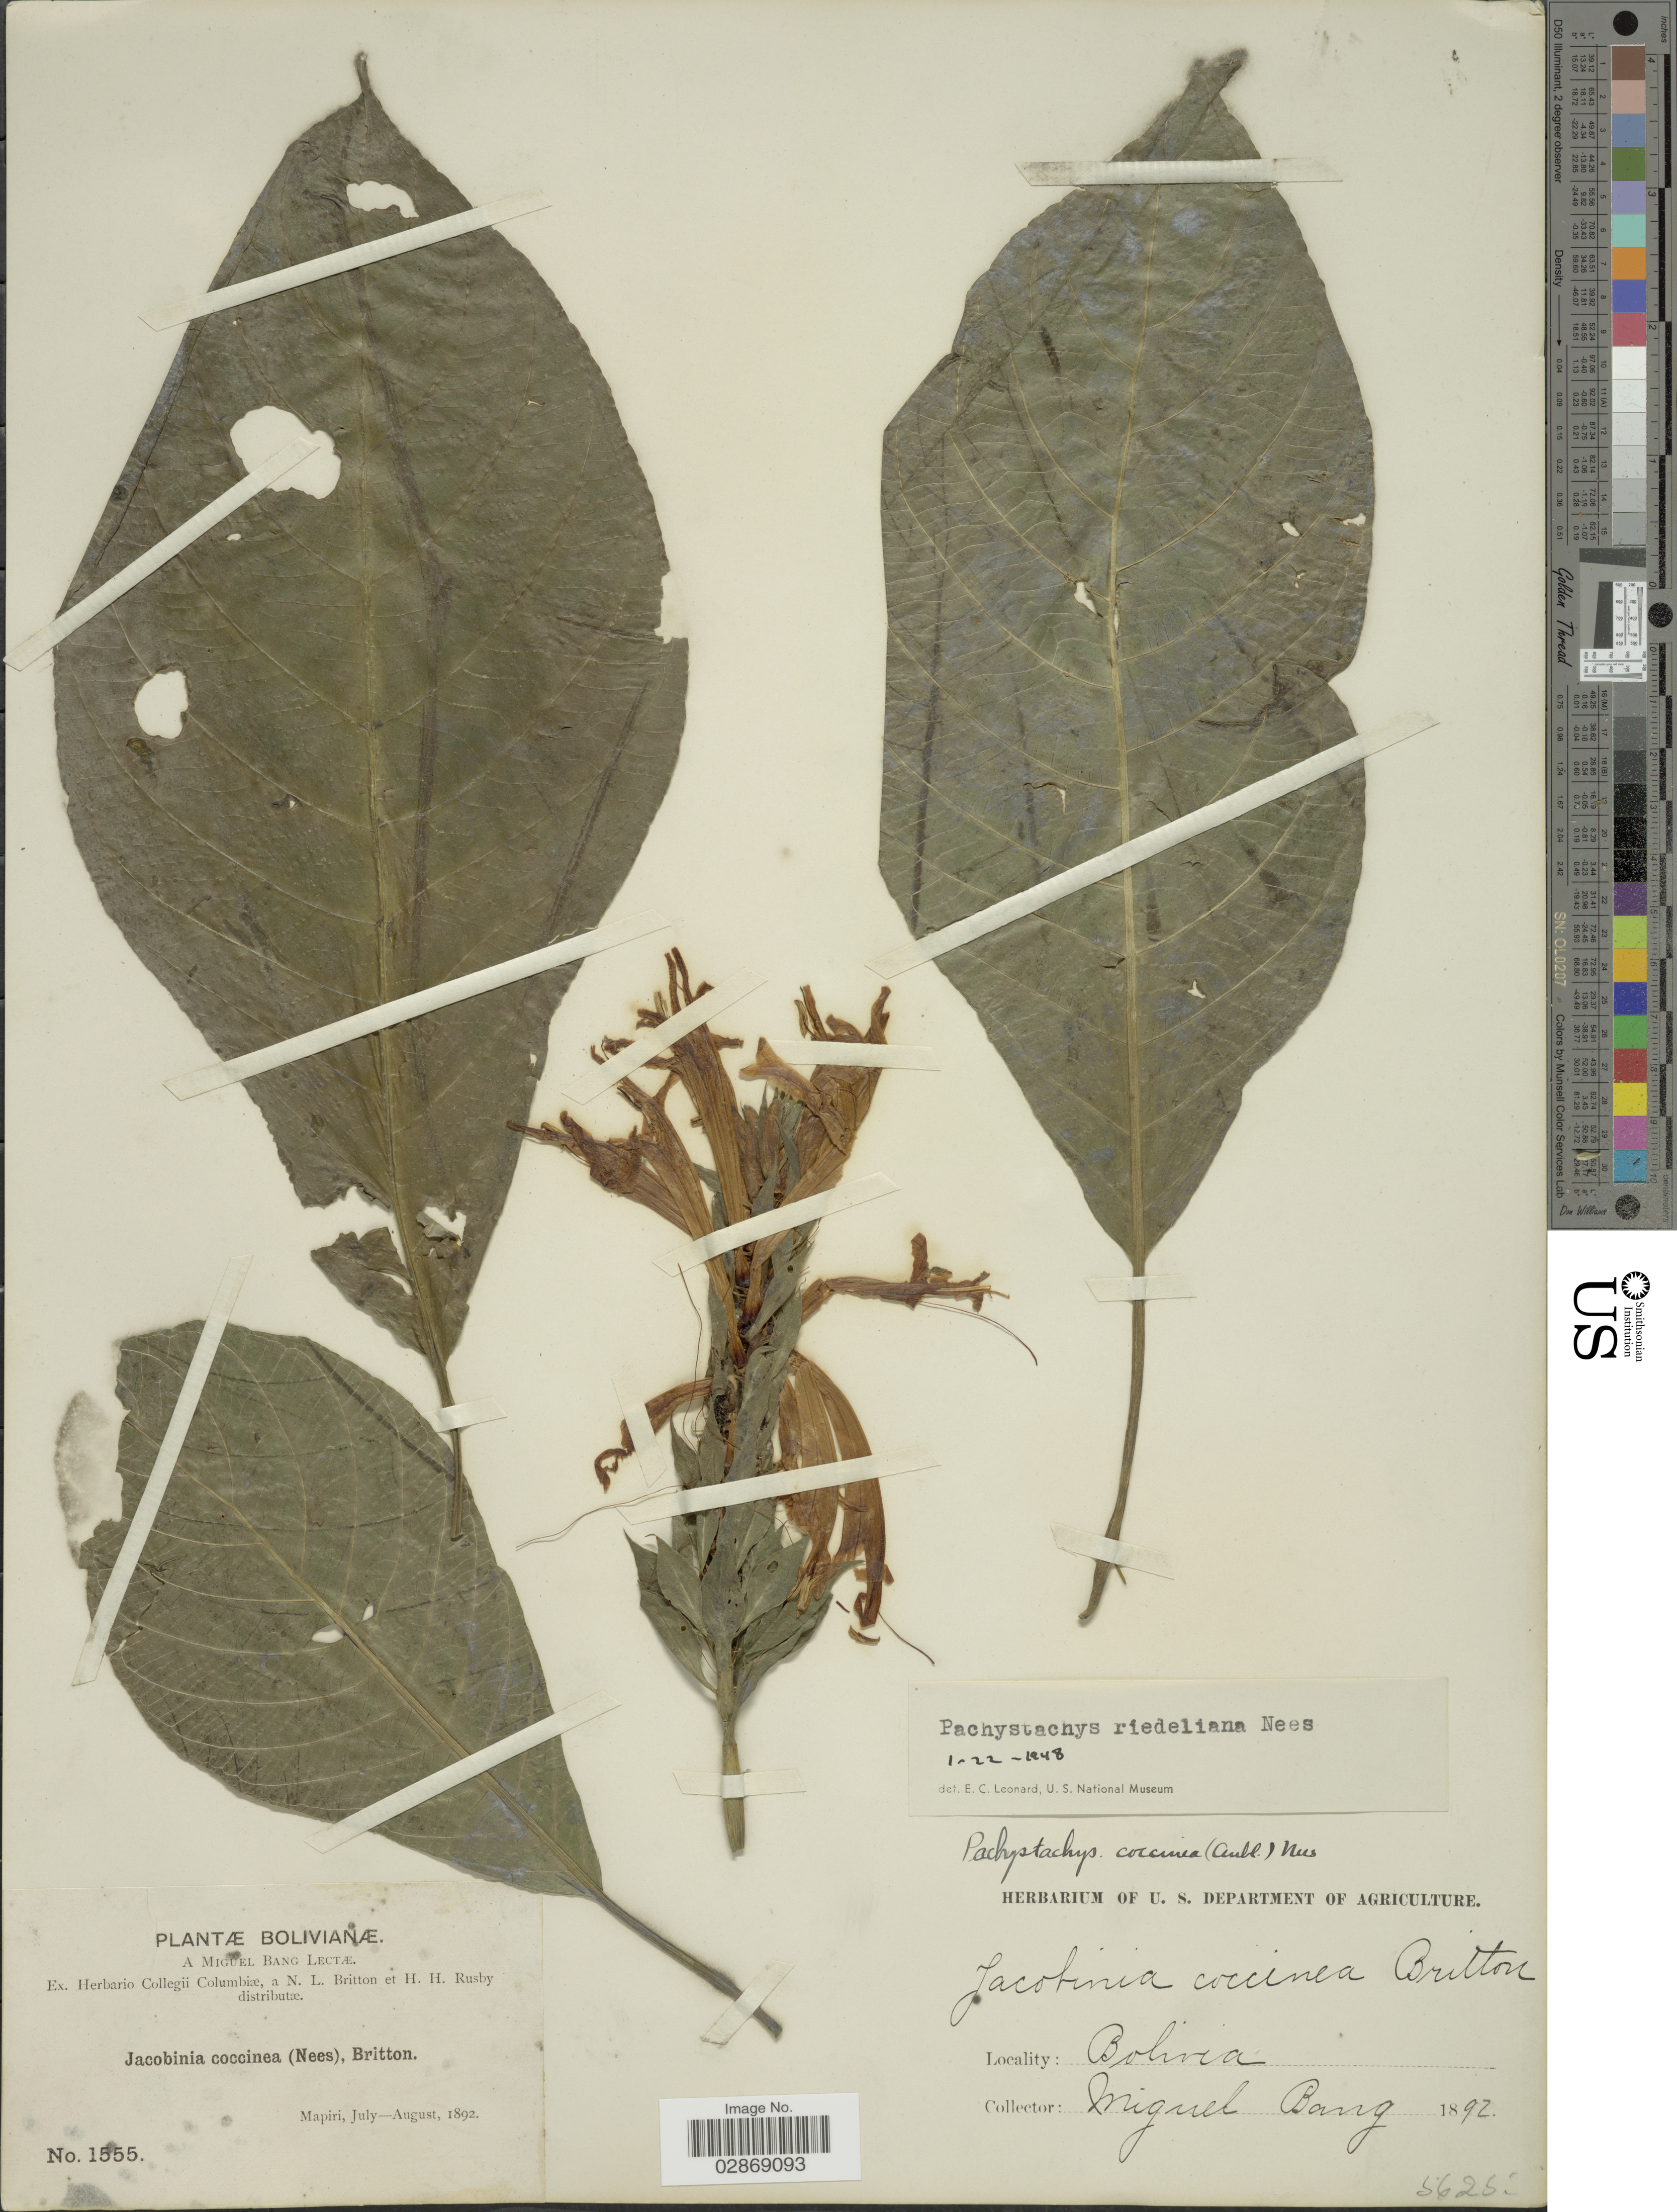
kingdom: Plantae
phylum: Tracheophyta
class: Magnoliopsida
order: Lamiales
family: Acanthaceae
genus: Pachystachys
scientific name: Pachystachys spicata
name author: (Ruiz & Pav.) Wassh.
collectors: M. Bang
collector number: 1555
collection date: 1892-07/1892-08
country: Bolivia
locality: Mapiri.